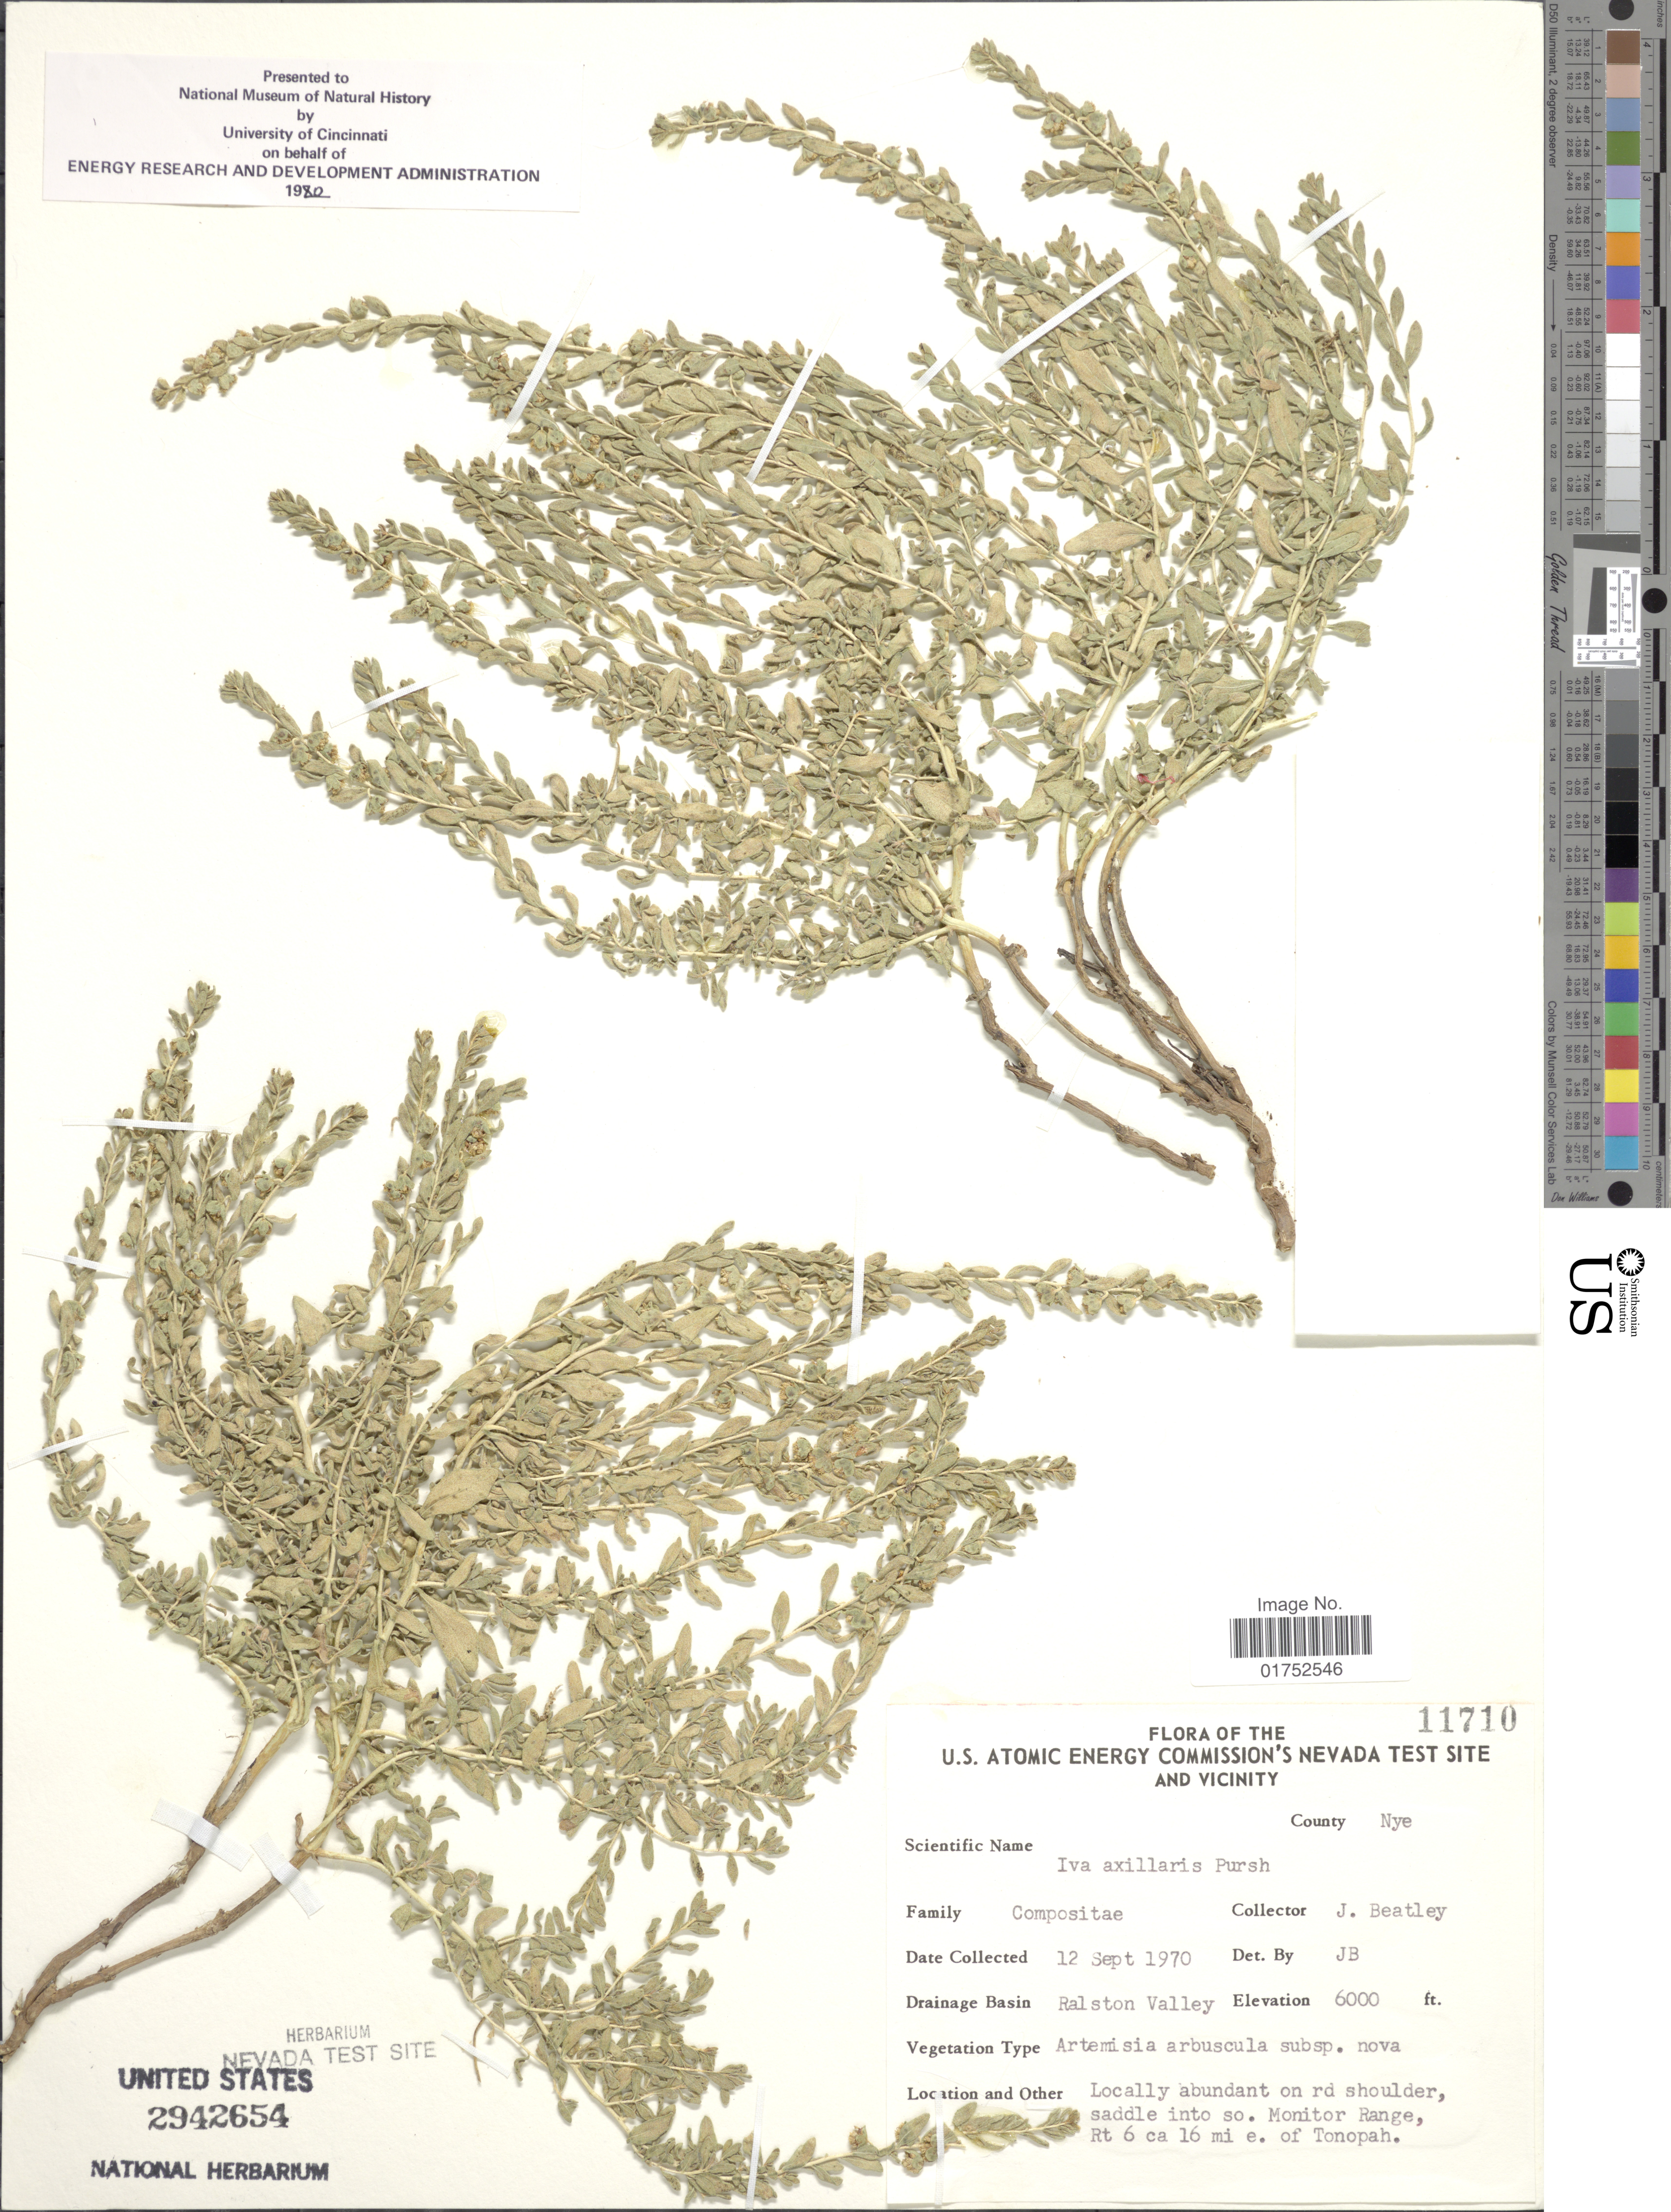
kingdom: Plantae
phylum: Tracheophyta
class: Magnoliopsida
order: Asterales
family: Asteraceae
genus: Iva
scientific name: Iva axillaris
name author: Pursh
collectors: J. C. Beatley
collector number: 11710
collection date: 1970-09-12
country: United States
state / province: Nevada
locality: U. S. Atomic Energy Commission's Nevada Test Site and Vicinity, County Nye, Ralston Valley, saddle into so. Monitor Range, Rt 6 ca 16 mi e. of Tonopah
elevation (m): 1829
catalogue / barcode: US 2942654